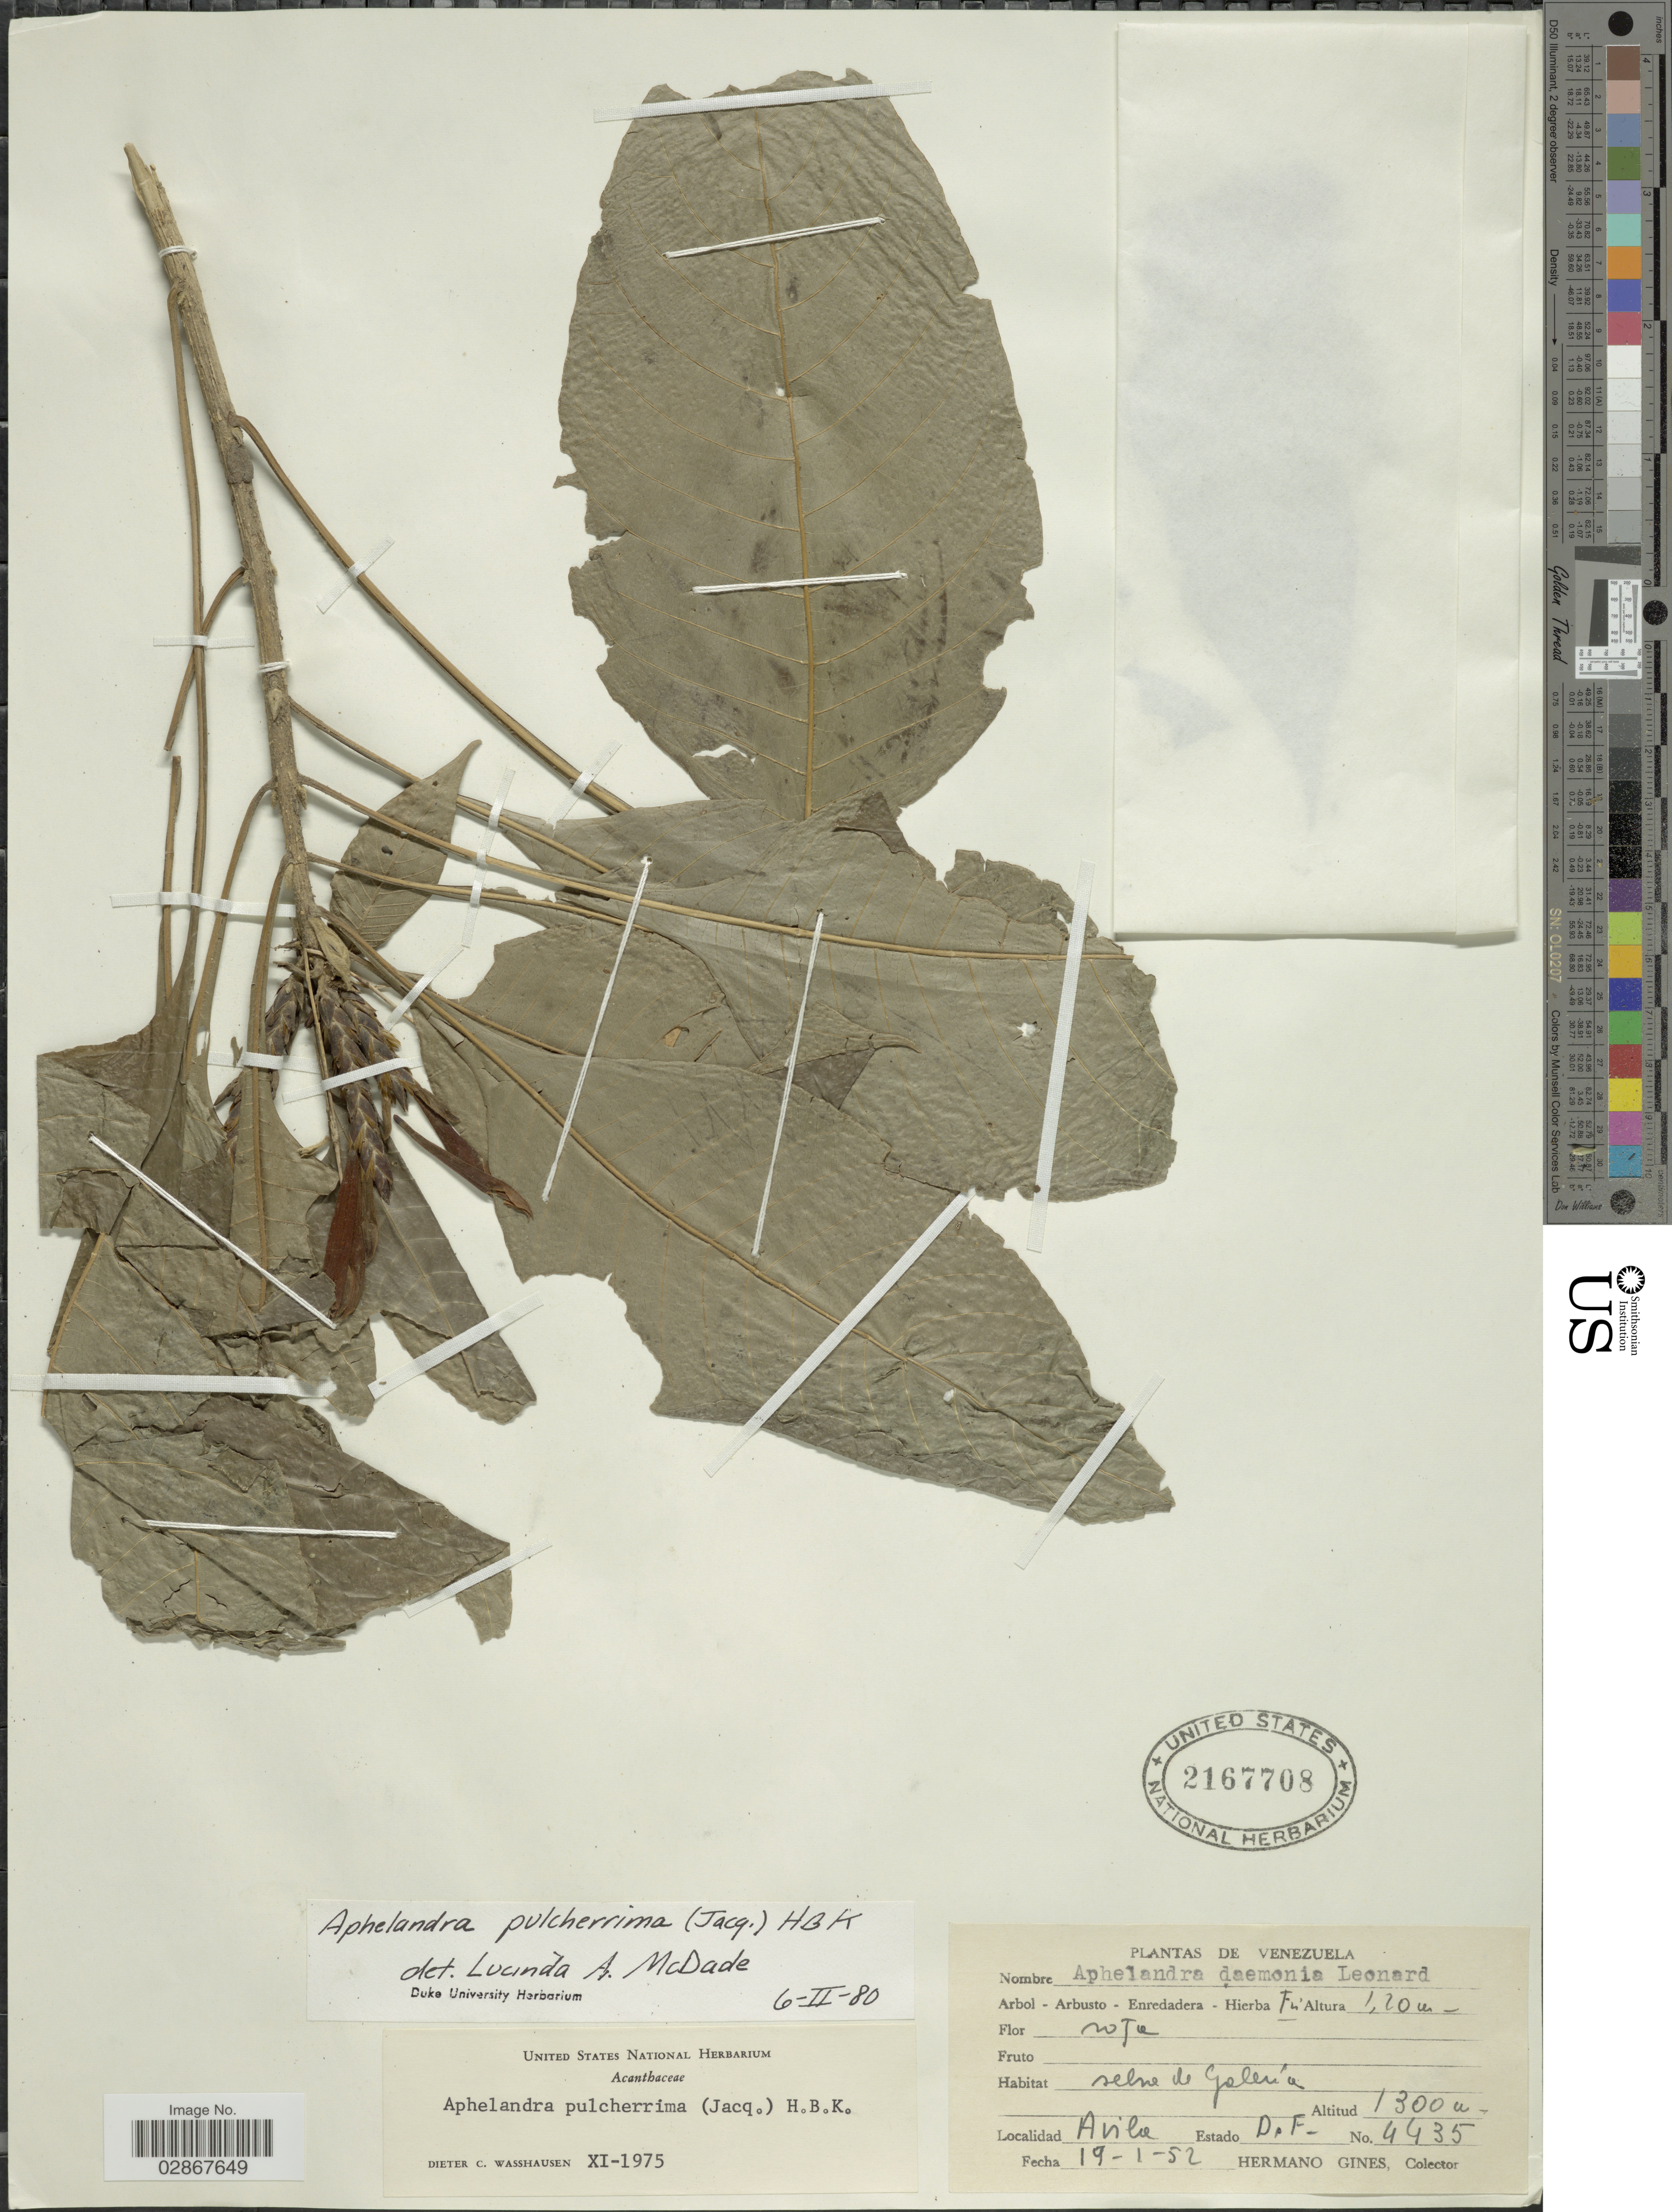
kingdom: Plantae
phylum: Tracheophyta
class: Magnoliopsida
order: Lamiales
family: Acanthaceae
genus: Aphelandra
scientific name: Aphelandra pulcherrima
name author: (Jacq.) Kunth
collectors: Bro. Gines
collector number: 4435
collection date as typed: Transcribed d/m/y: 19/1/52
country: Venezuela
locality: Avila. Estado D.F.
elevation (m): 1300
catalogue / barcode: US 2167708